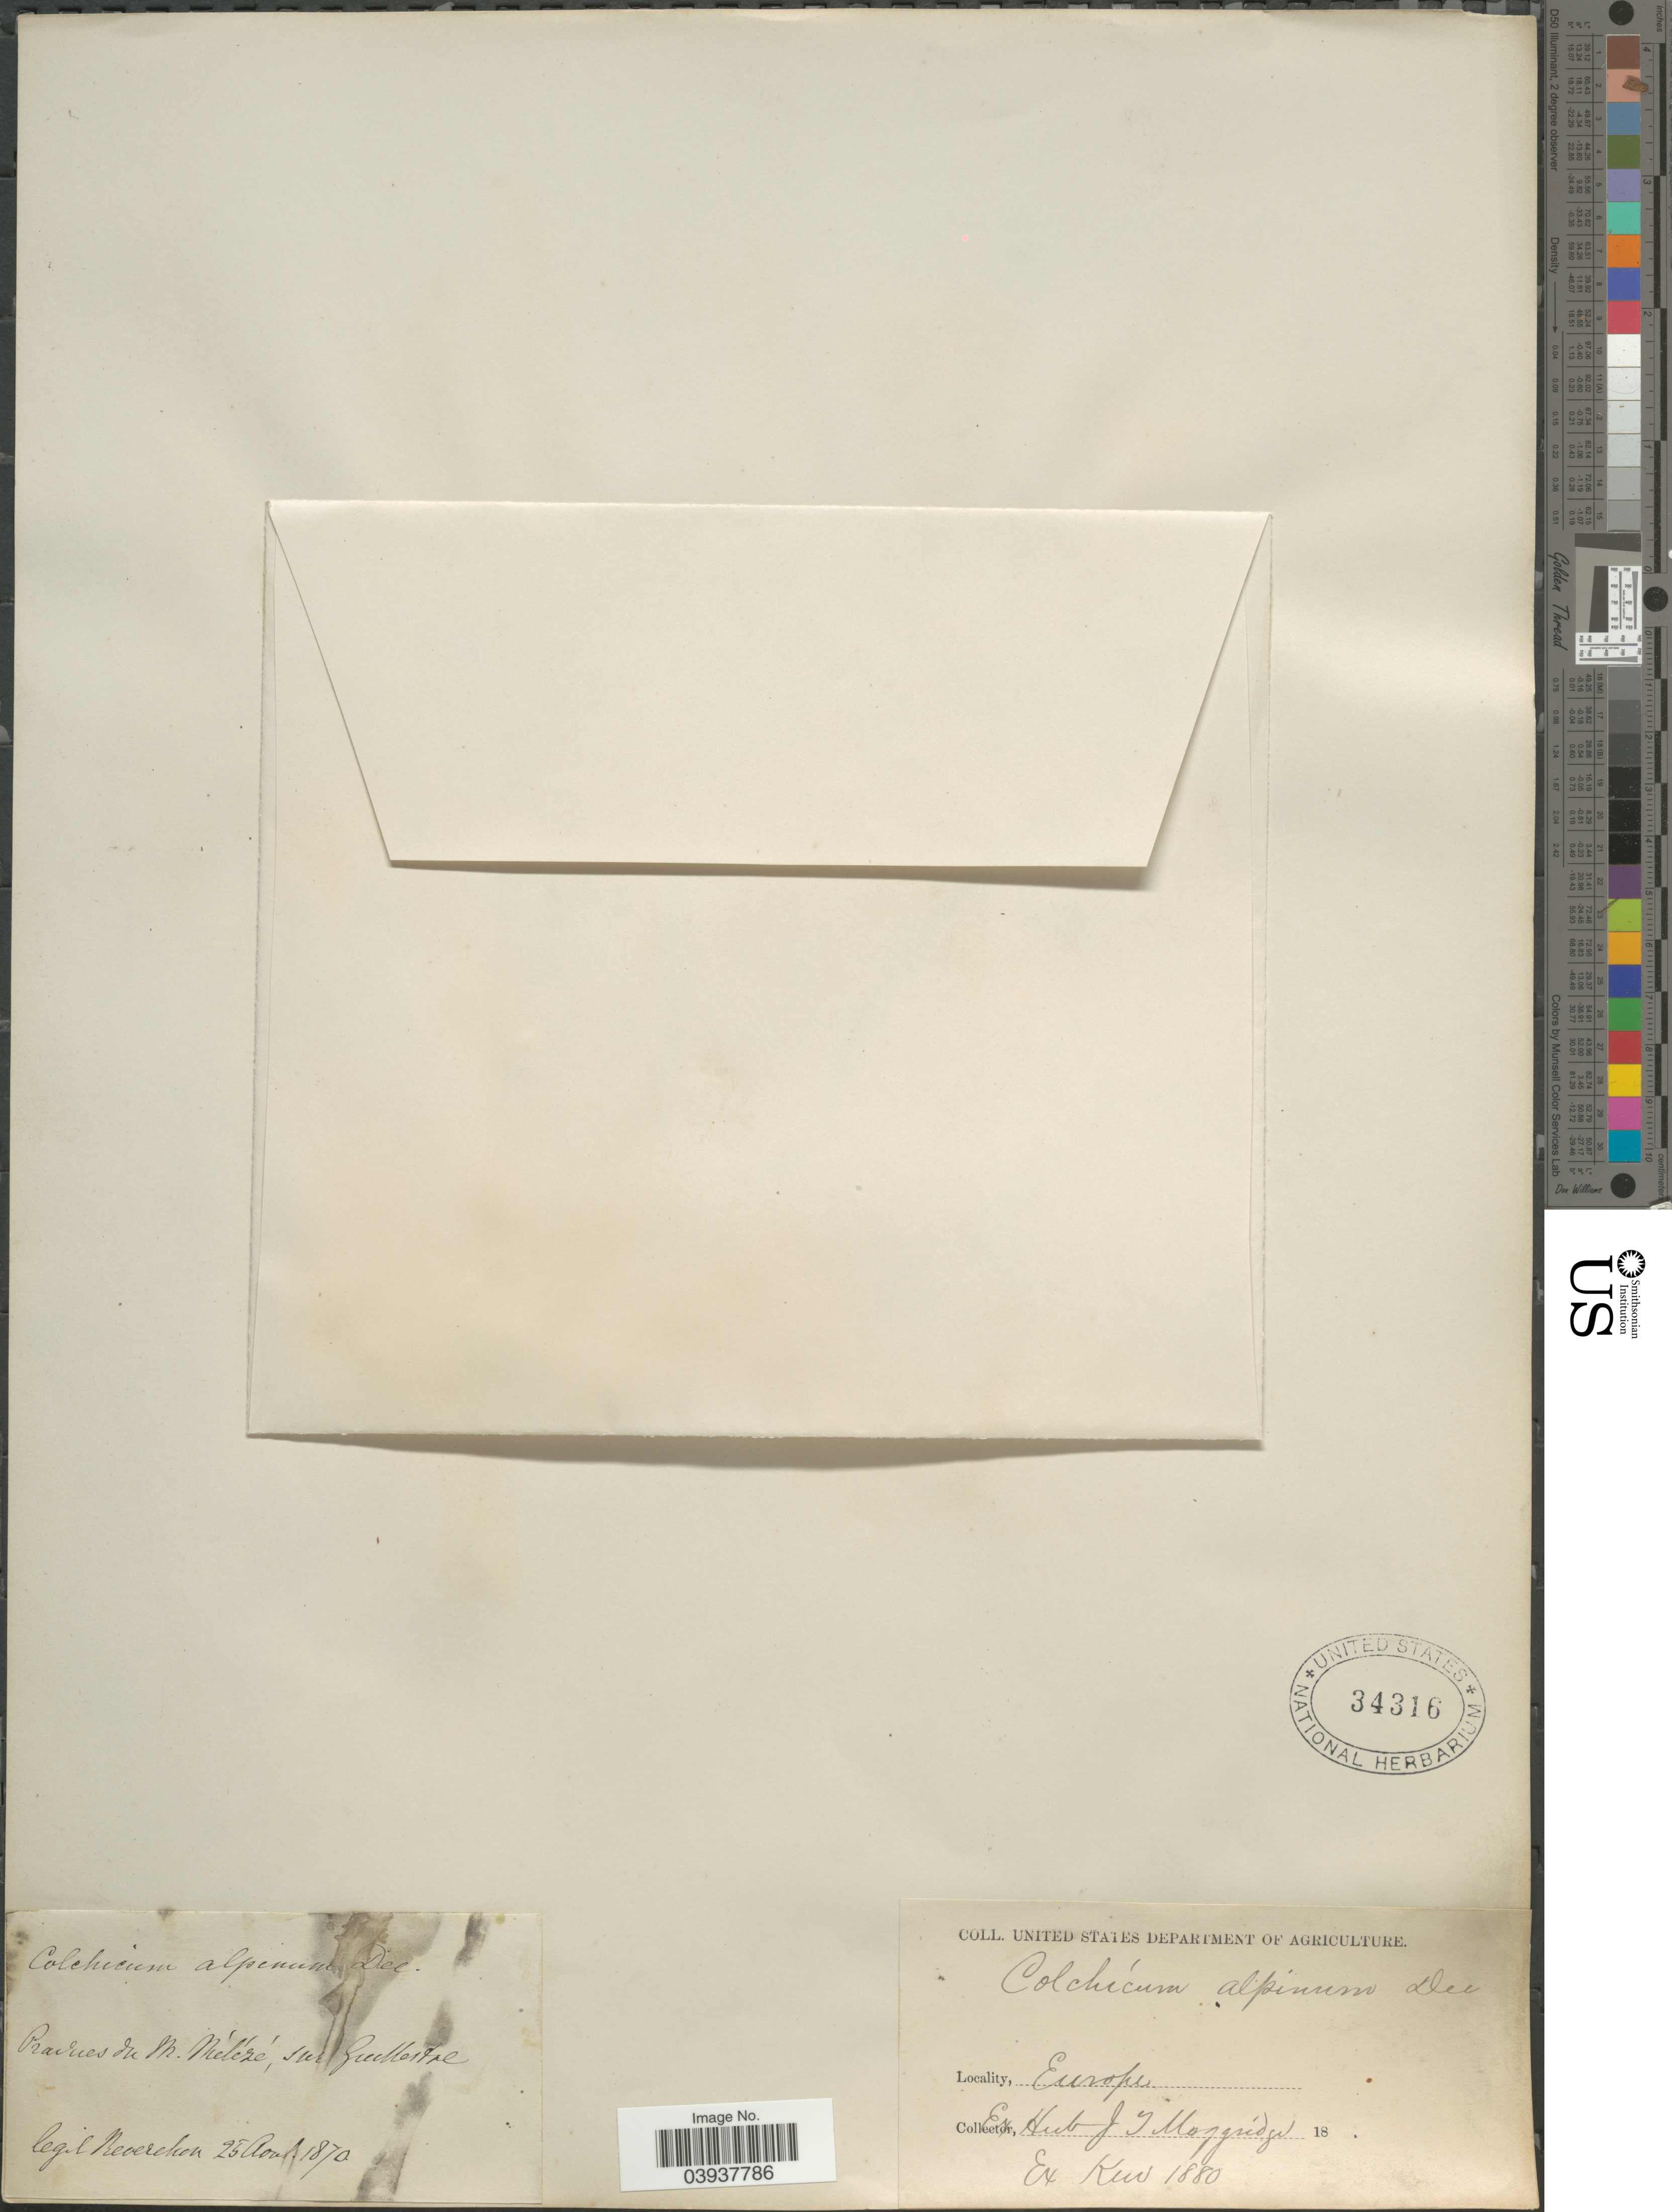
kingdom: Plantae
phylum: Tracheophyta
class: Liliopsida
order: Liliales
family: Colchicaceae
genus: Colchicum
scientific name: Colchicum alpinum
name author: DC.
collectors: -. Reverchon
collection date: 1870-08-25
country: France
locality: Prairies du M. Mieleze, sur Guillestre. Europe.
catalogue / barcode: US 34316